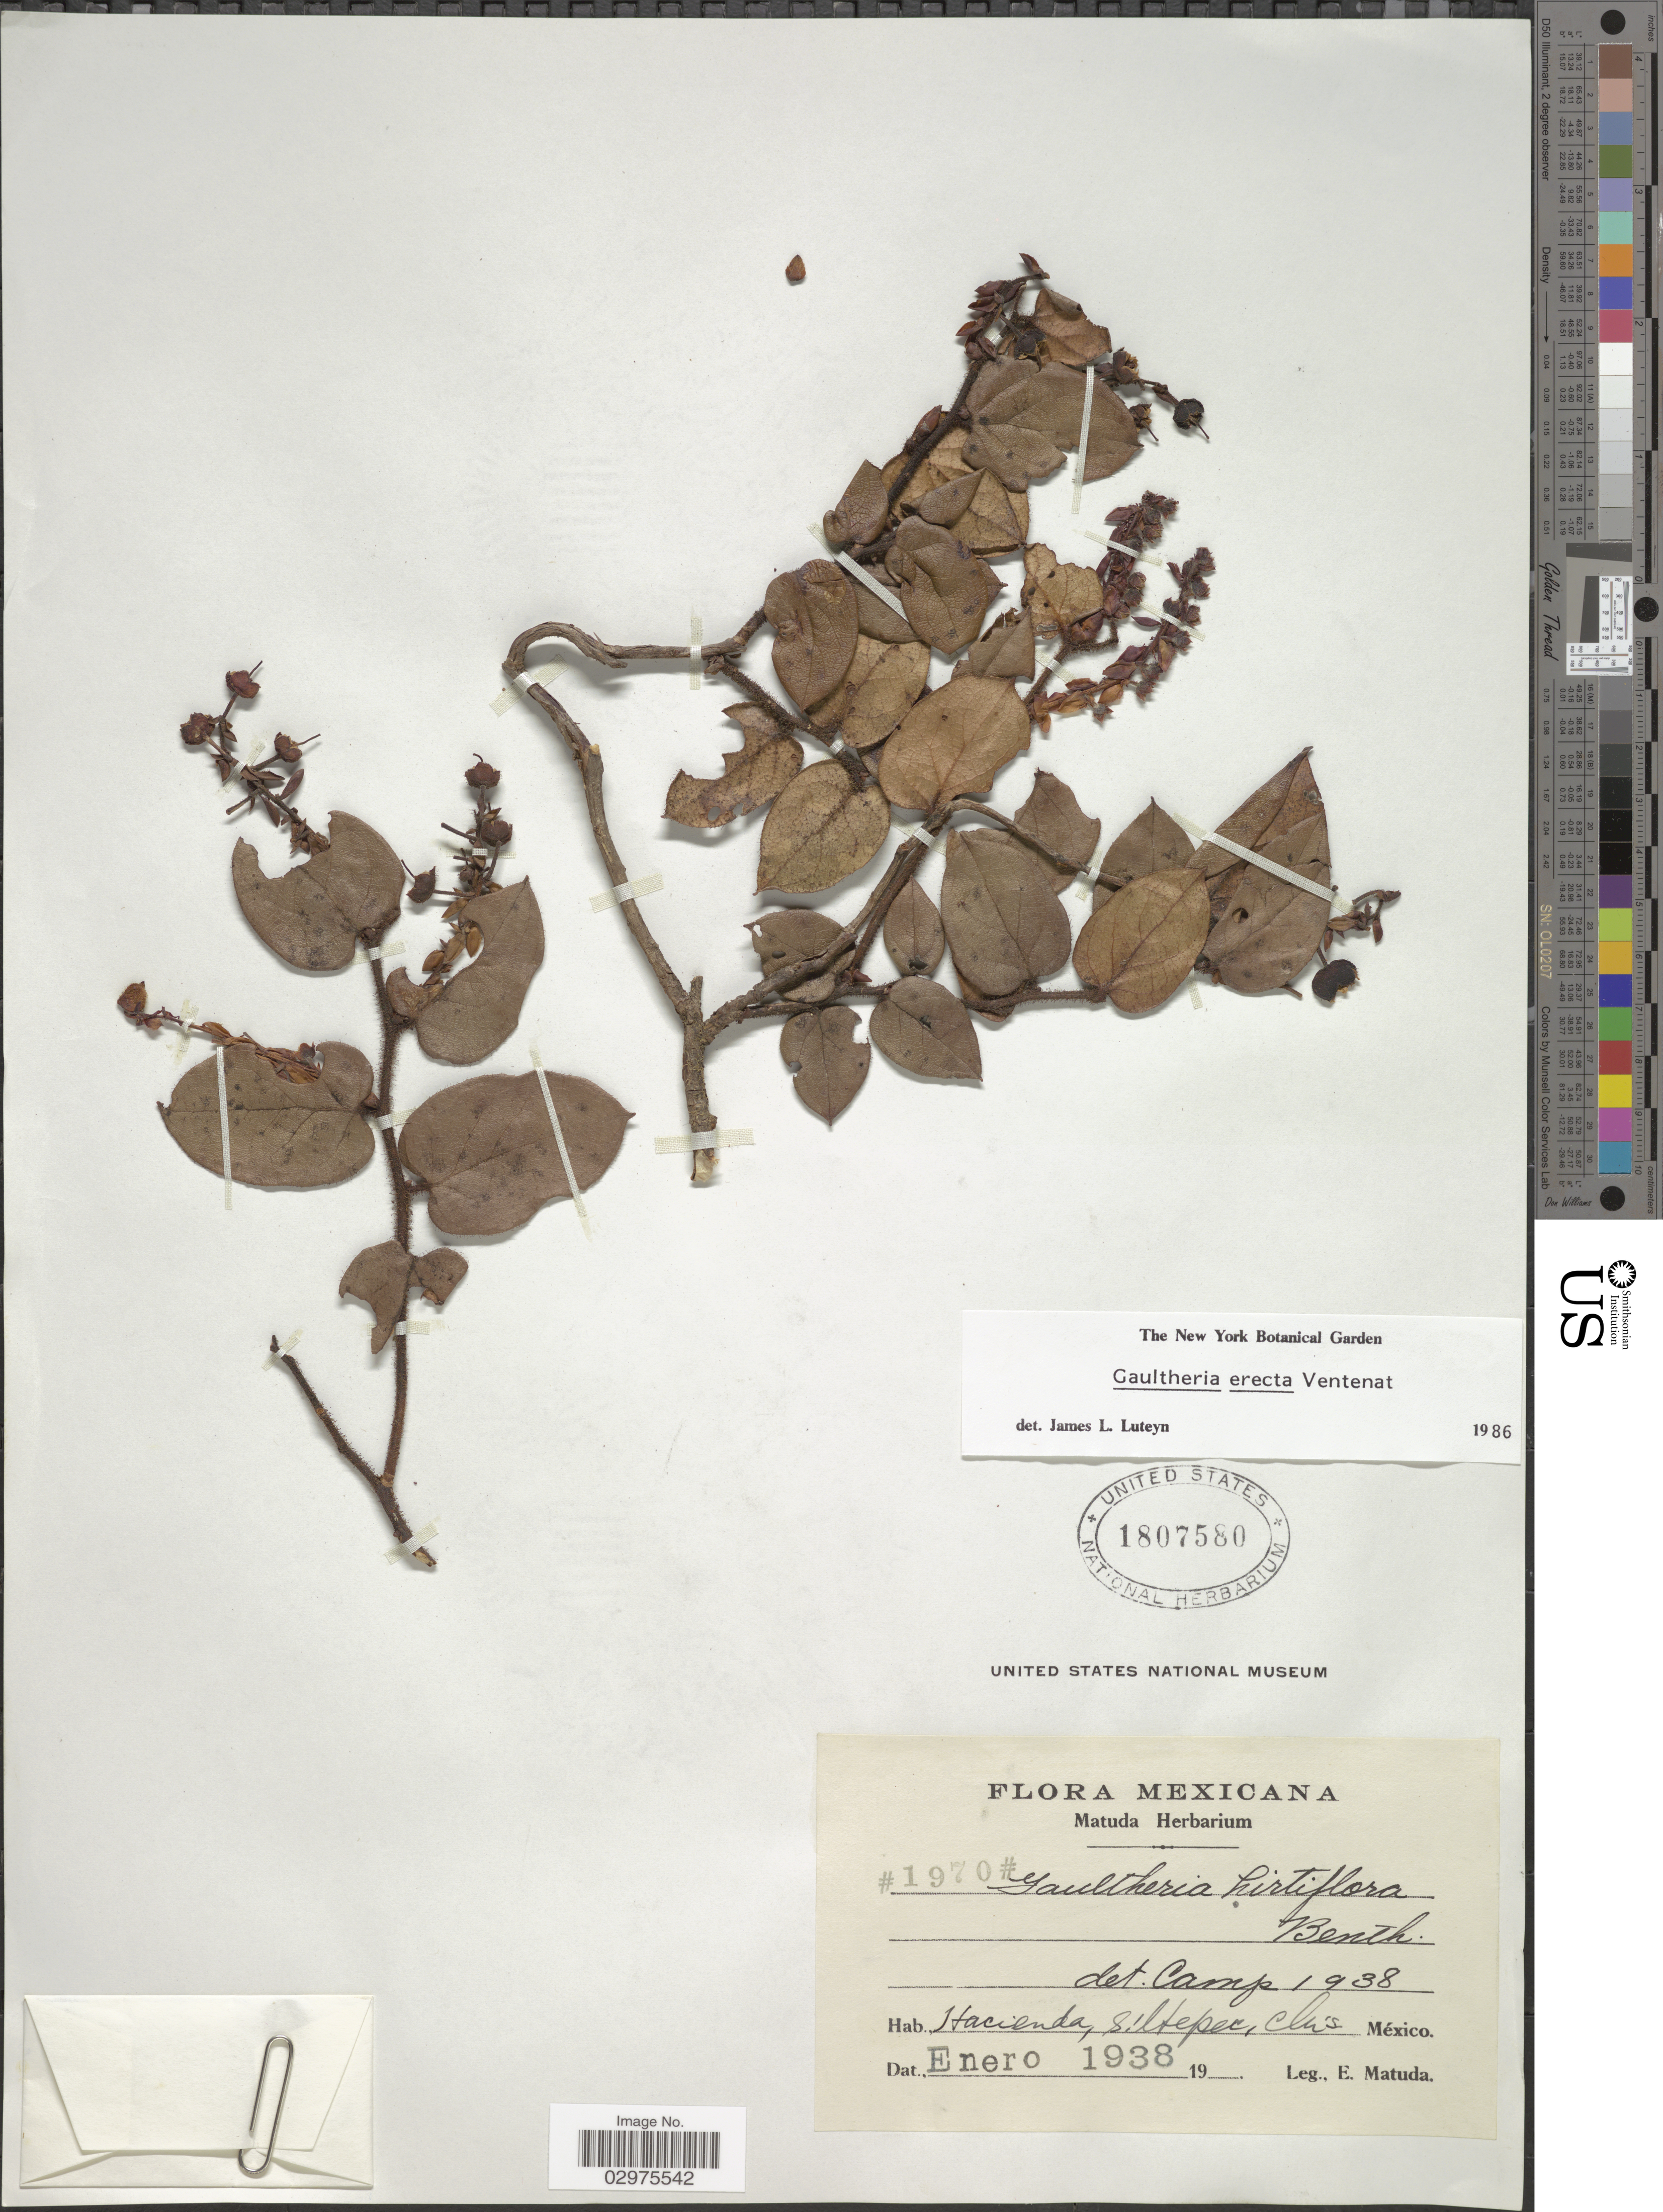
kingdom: Plantae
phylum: Tracheophyta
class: Magnoliopsida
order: Ericales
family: Ericaceae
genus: Gaultheria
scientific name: Gaultheria erecta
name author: Vent.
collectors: E. Matuda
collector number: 1970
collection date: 1838-01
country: Mexico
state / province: Chiapas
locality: Hacienda, Siltepec, Chis.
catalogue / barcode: US 1807580